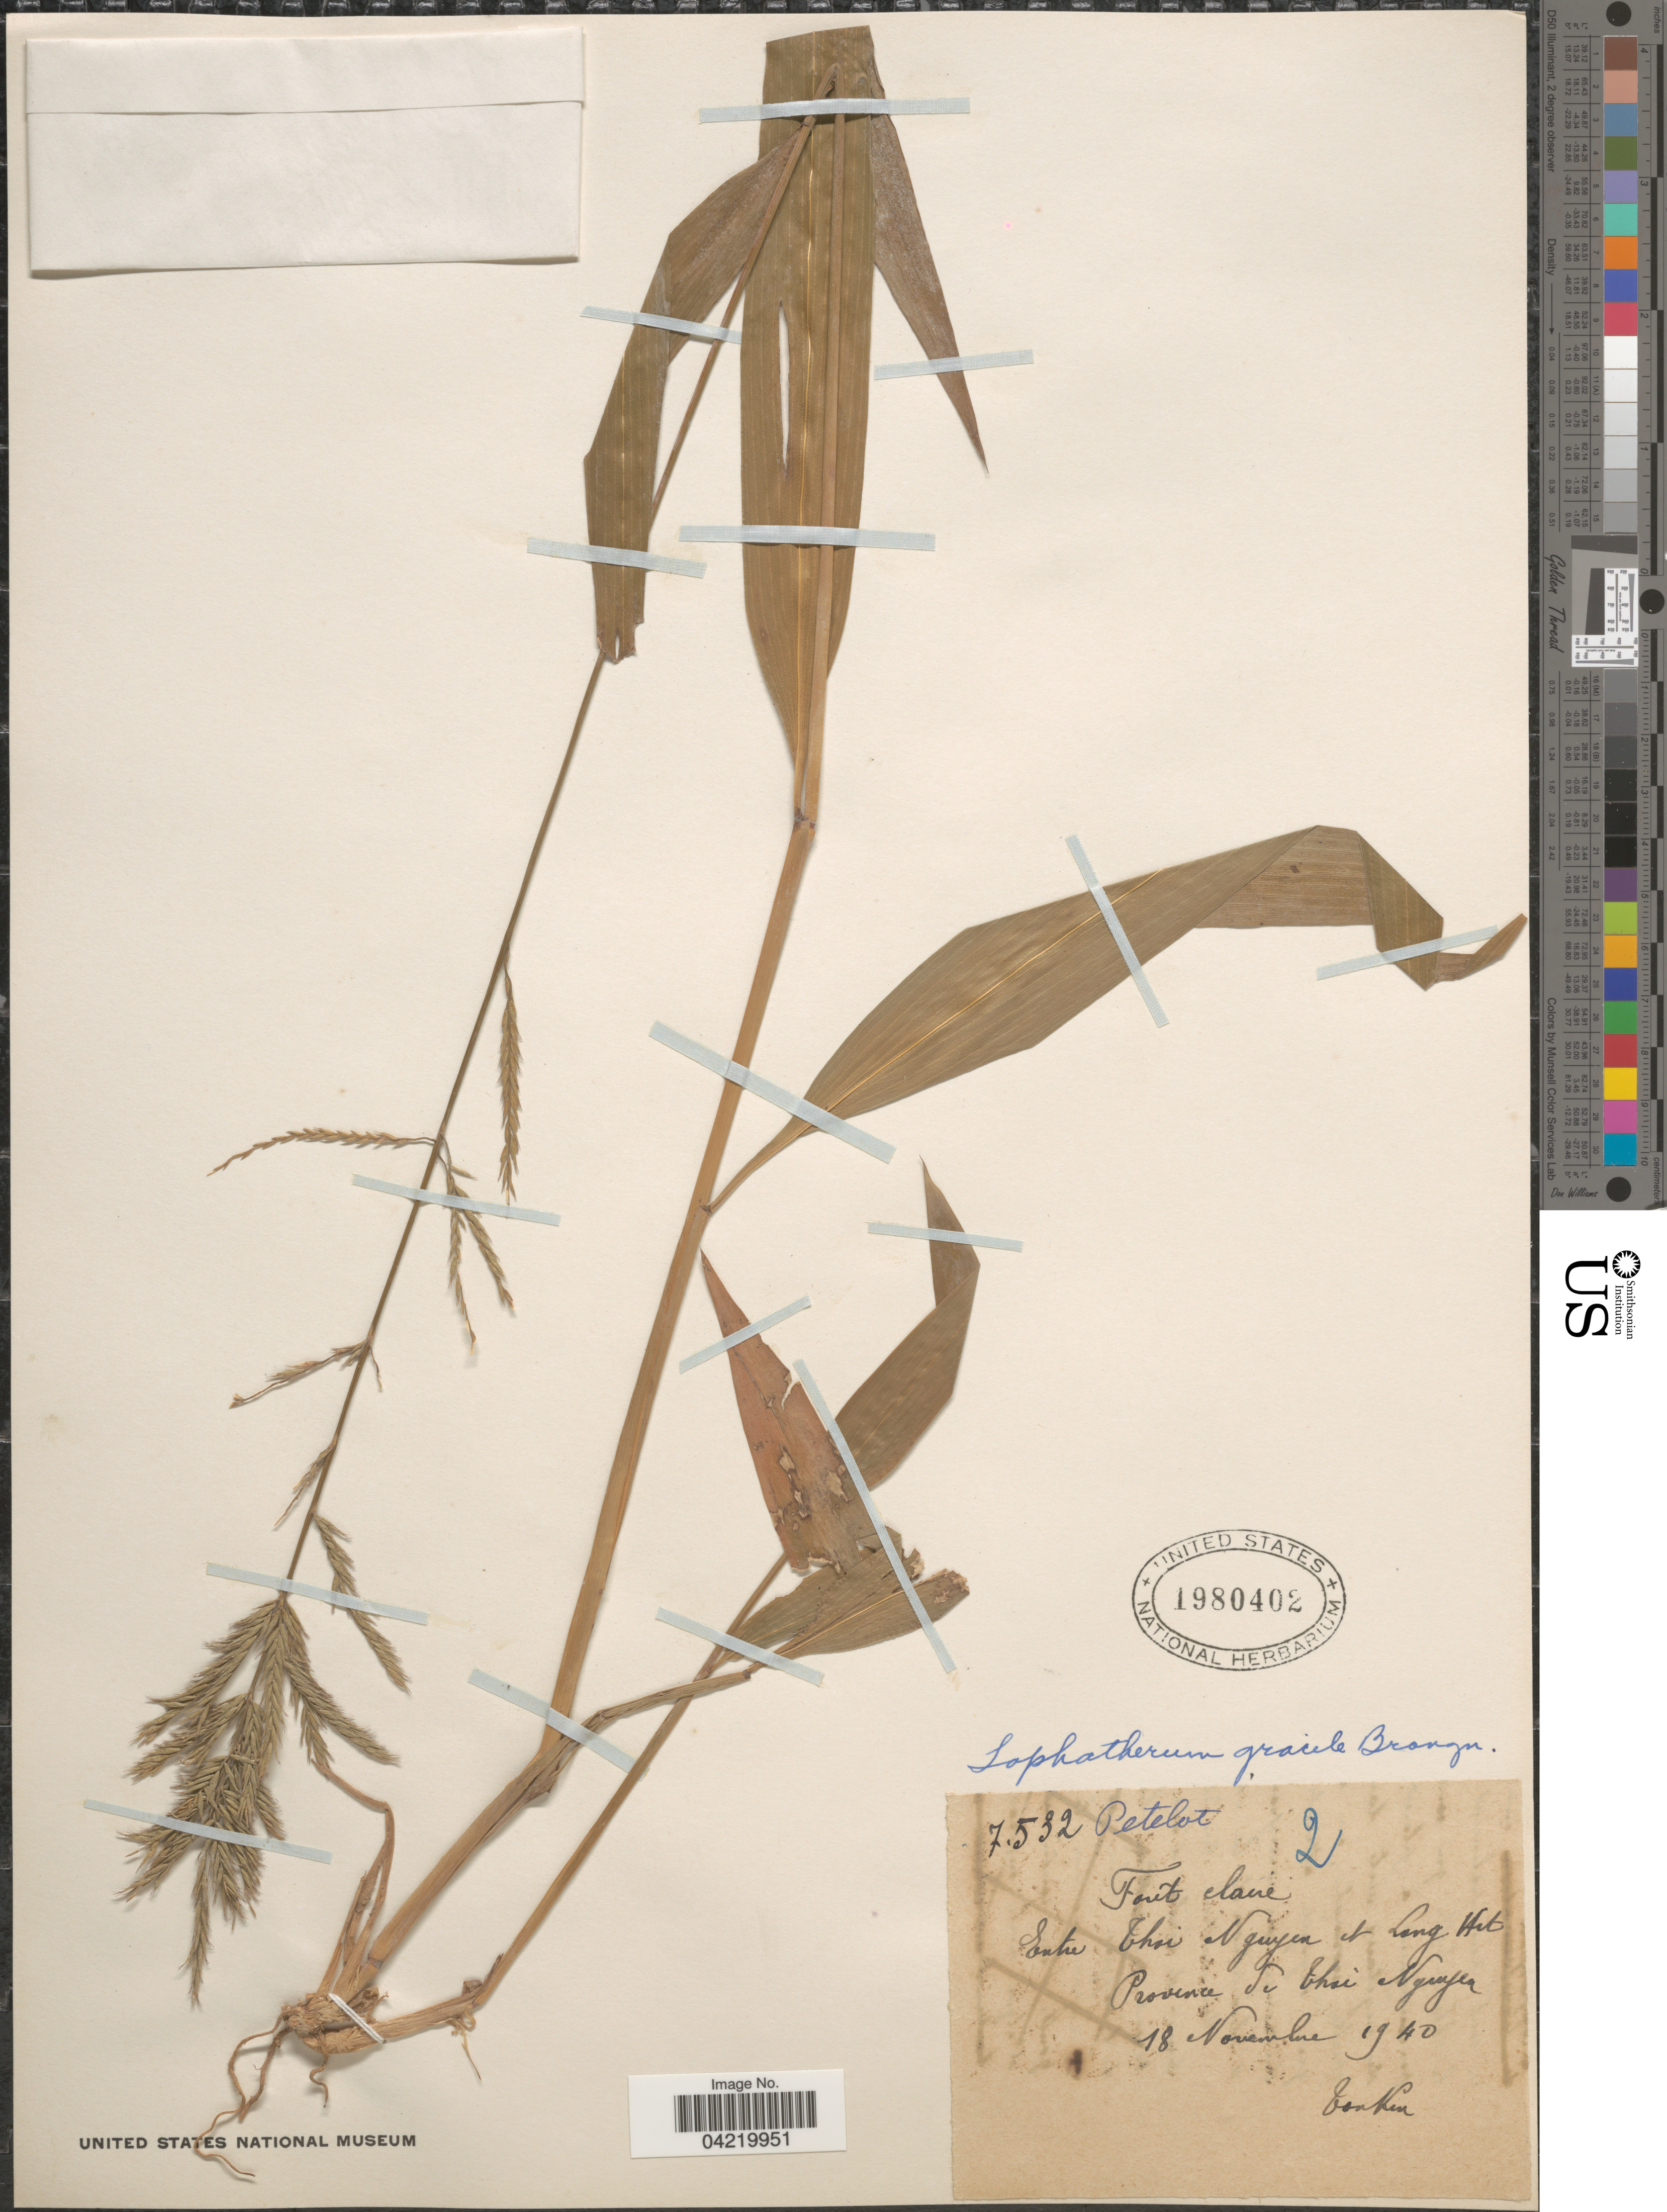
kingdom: Plantae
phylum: Tracheophyta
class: Liliopsida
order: Poales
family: Poaceae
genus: Lophatherum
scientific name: Lophatherum gracile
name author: Brongn.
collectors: Pételot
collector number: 7532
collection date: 1940-11-18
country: Vietnam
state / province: Thai Nguyen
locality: Forêt elane. Entre Thai Nguyen et Lang [illegible text].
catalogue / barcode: US 1980402